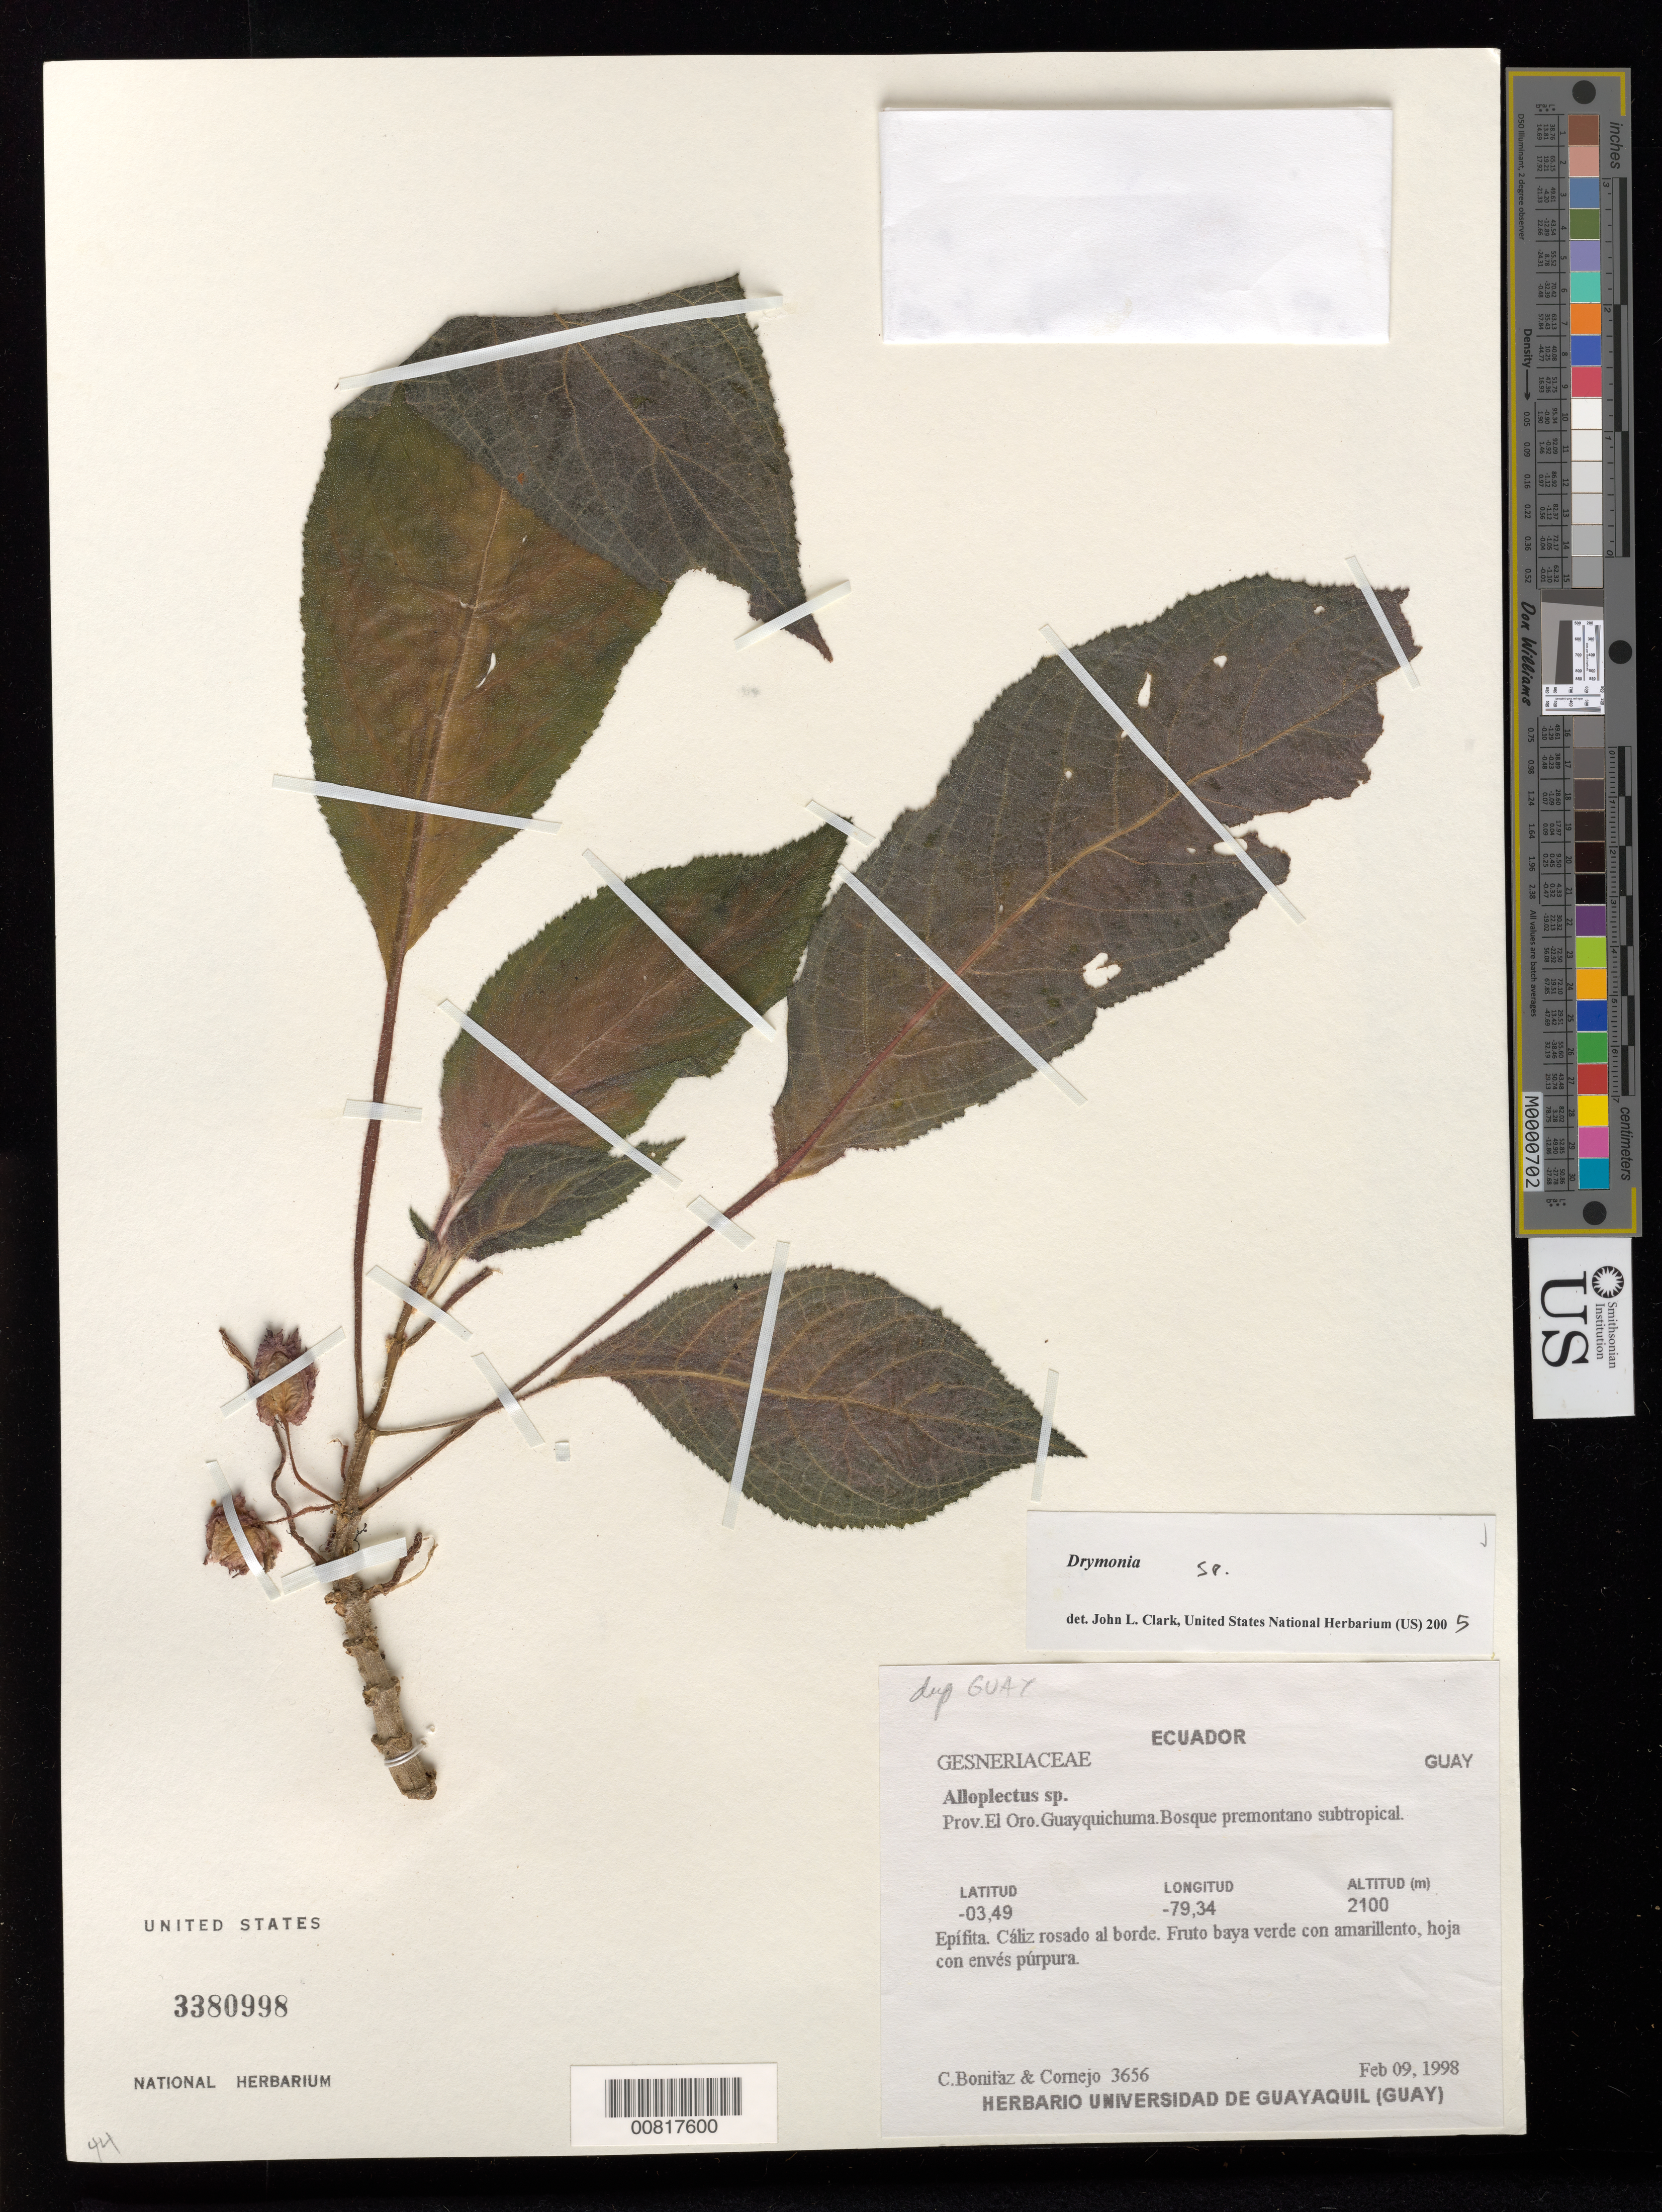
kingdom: Plantae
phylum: Tracheophyta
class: Magnoliopsida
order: Lamiales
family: Gesneriaceae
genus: Drymonia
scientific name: Drymonia sp.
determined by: Clark, J. L., (SEL), The Marie Selby Botanical Garden (UNITED STATES)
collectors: C. Bonifaz & X. F. Cornejo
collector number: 3656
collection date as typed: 09 Feb 1998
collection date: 1998-02-09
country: Ecuador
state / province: El Oro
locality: Guayquichuma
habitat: Bosque premontano subtropical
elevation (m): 2100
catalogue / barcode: US 3380998